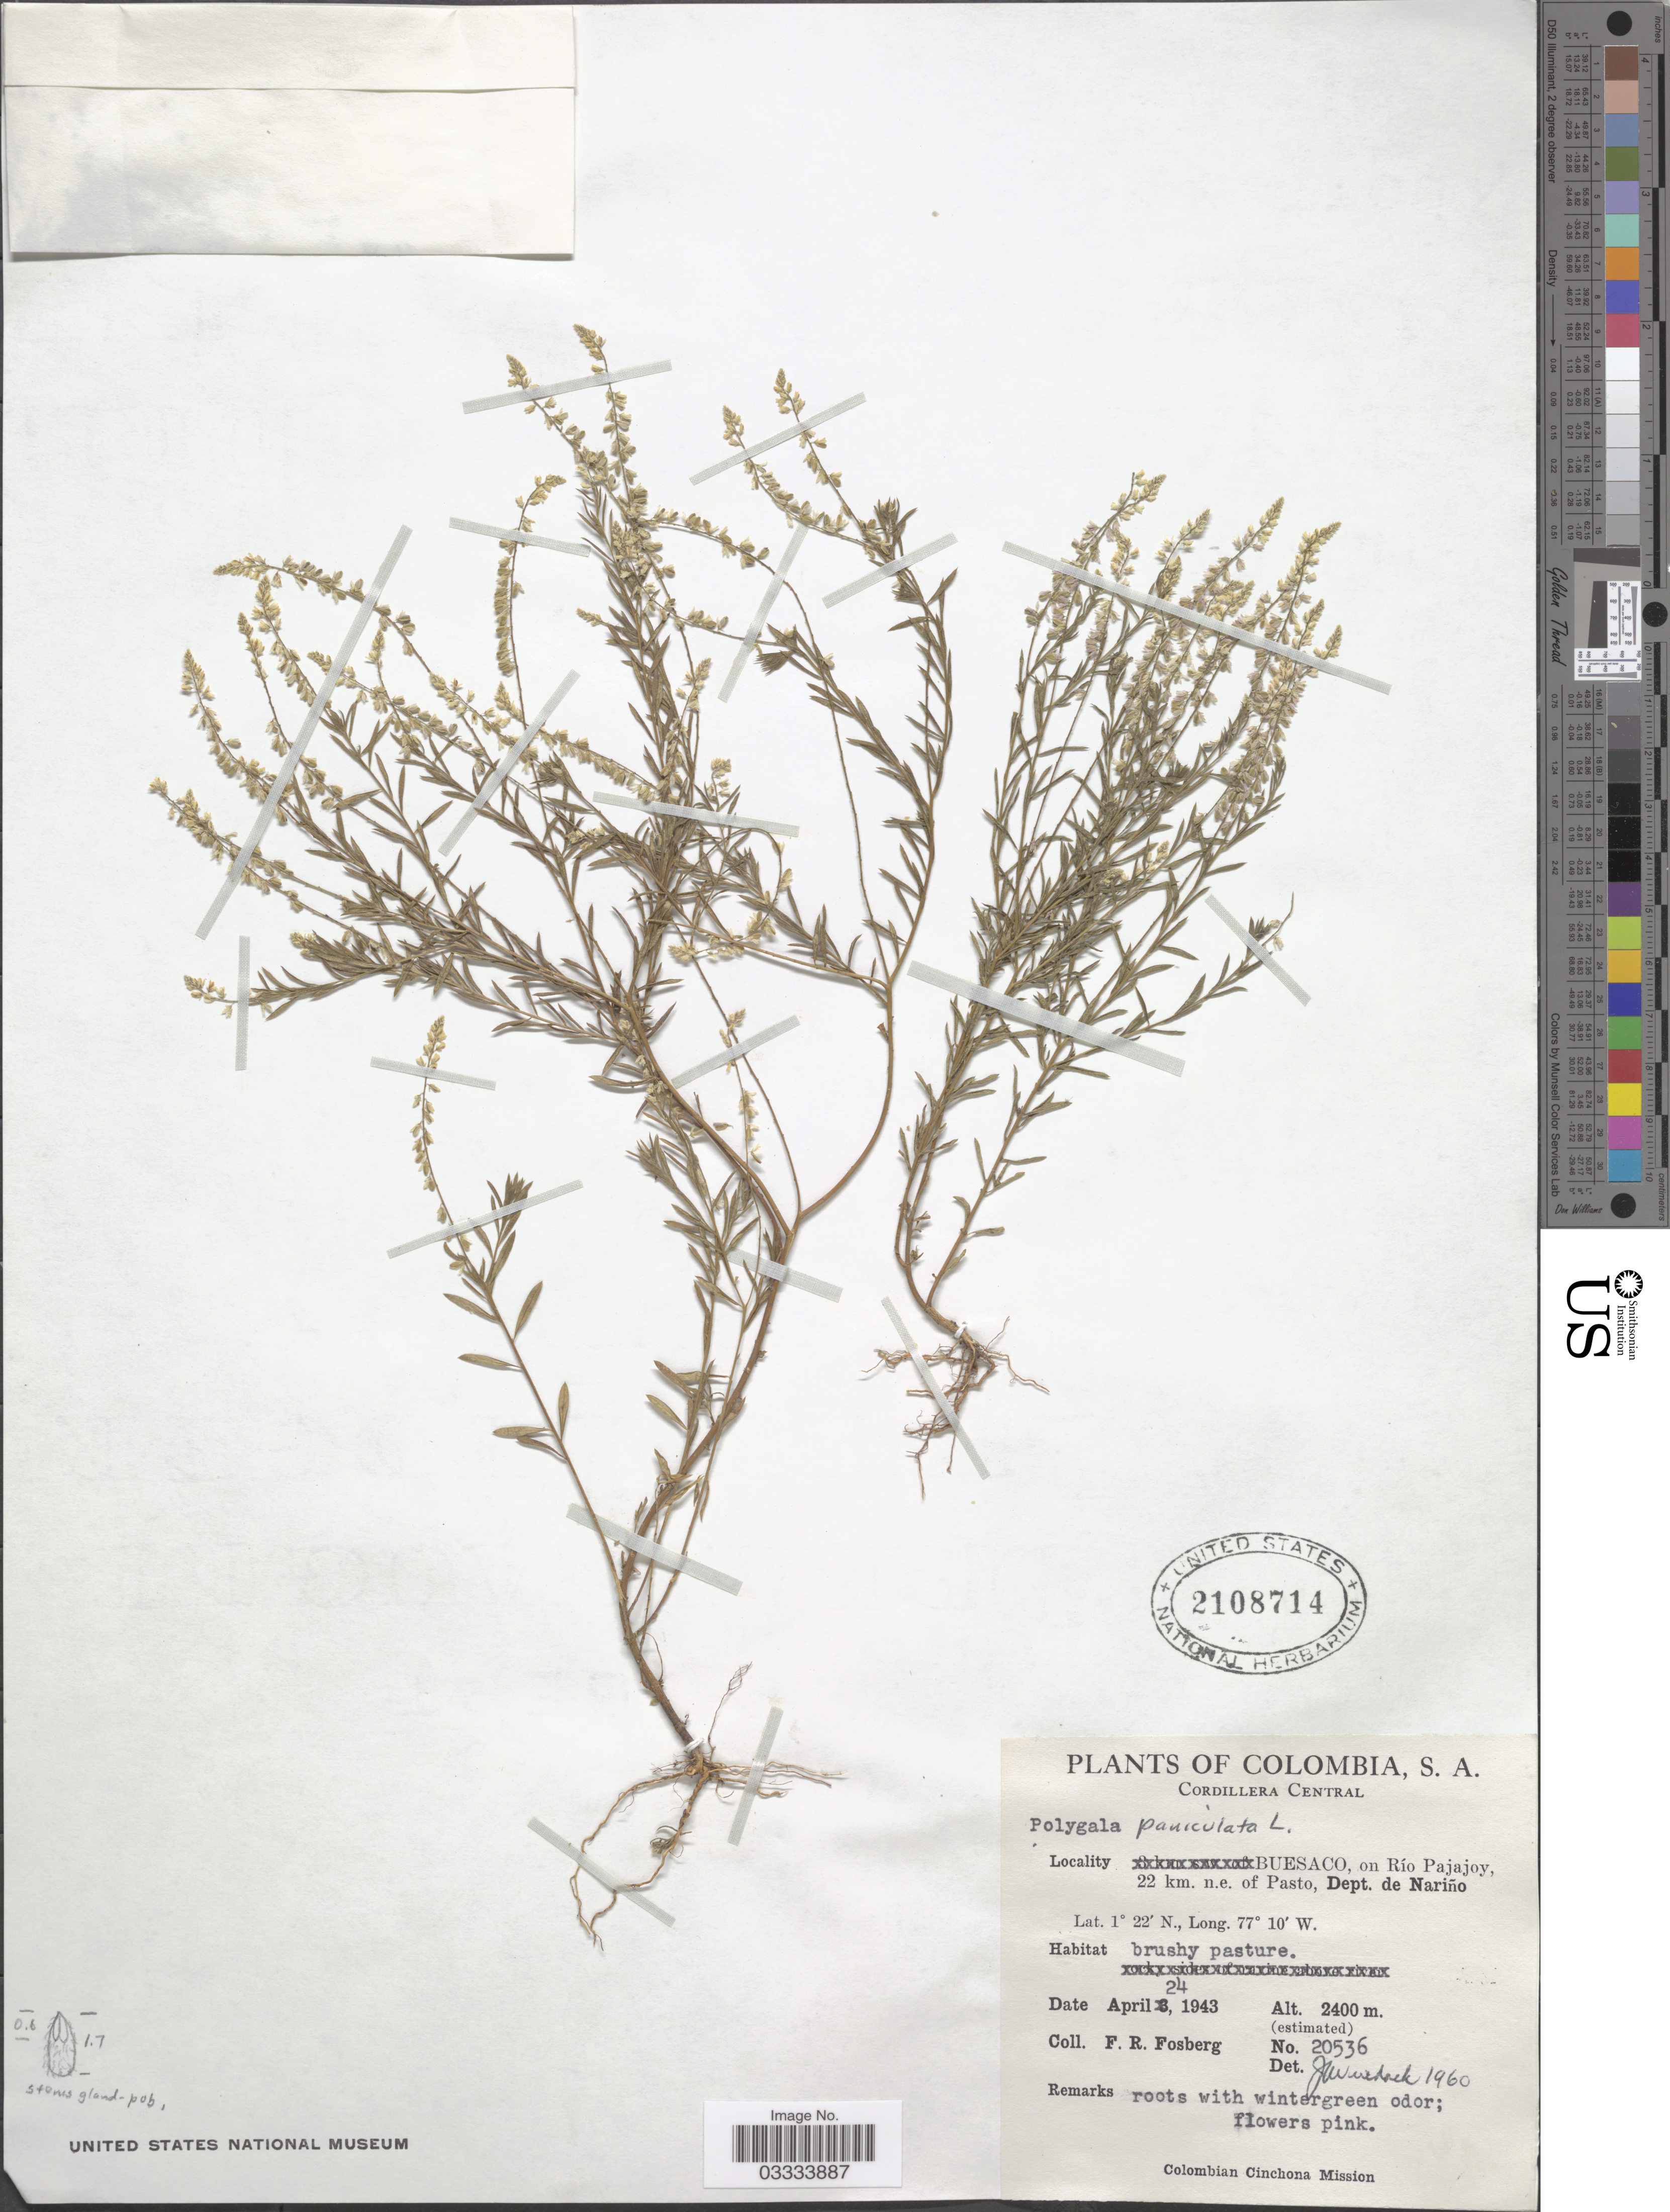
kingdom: Plantae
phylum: Tracheophyta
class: Magnoliopsida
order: Fabales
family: Polygalaceae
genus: Polygala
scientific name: Polygala paniculata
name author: L.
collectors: F. R. Fosberg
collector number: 20536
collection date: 1943-04-24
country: Colombia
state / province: Nariño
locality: Cordillera Central. Buesaco, on Río Pajajoy, 22 km. n.e. of Pasto, Dept. de Nariño.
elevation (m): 2400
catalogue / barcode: US 2108714